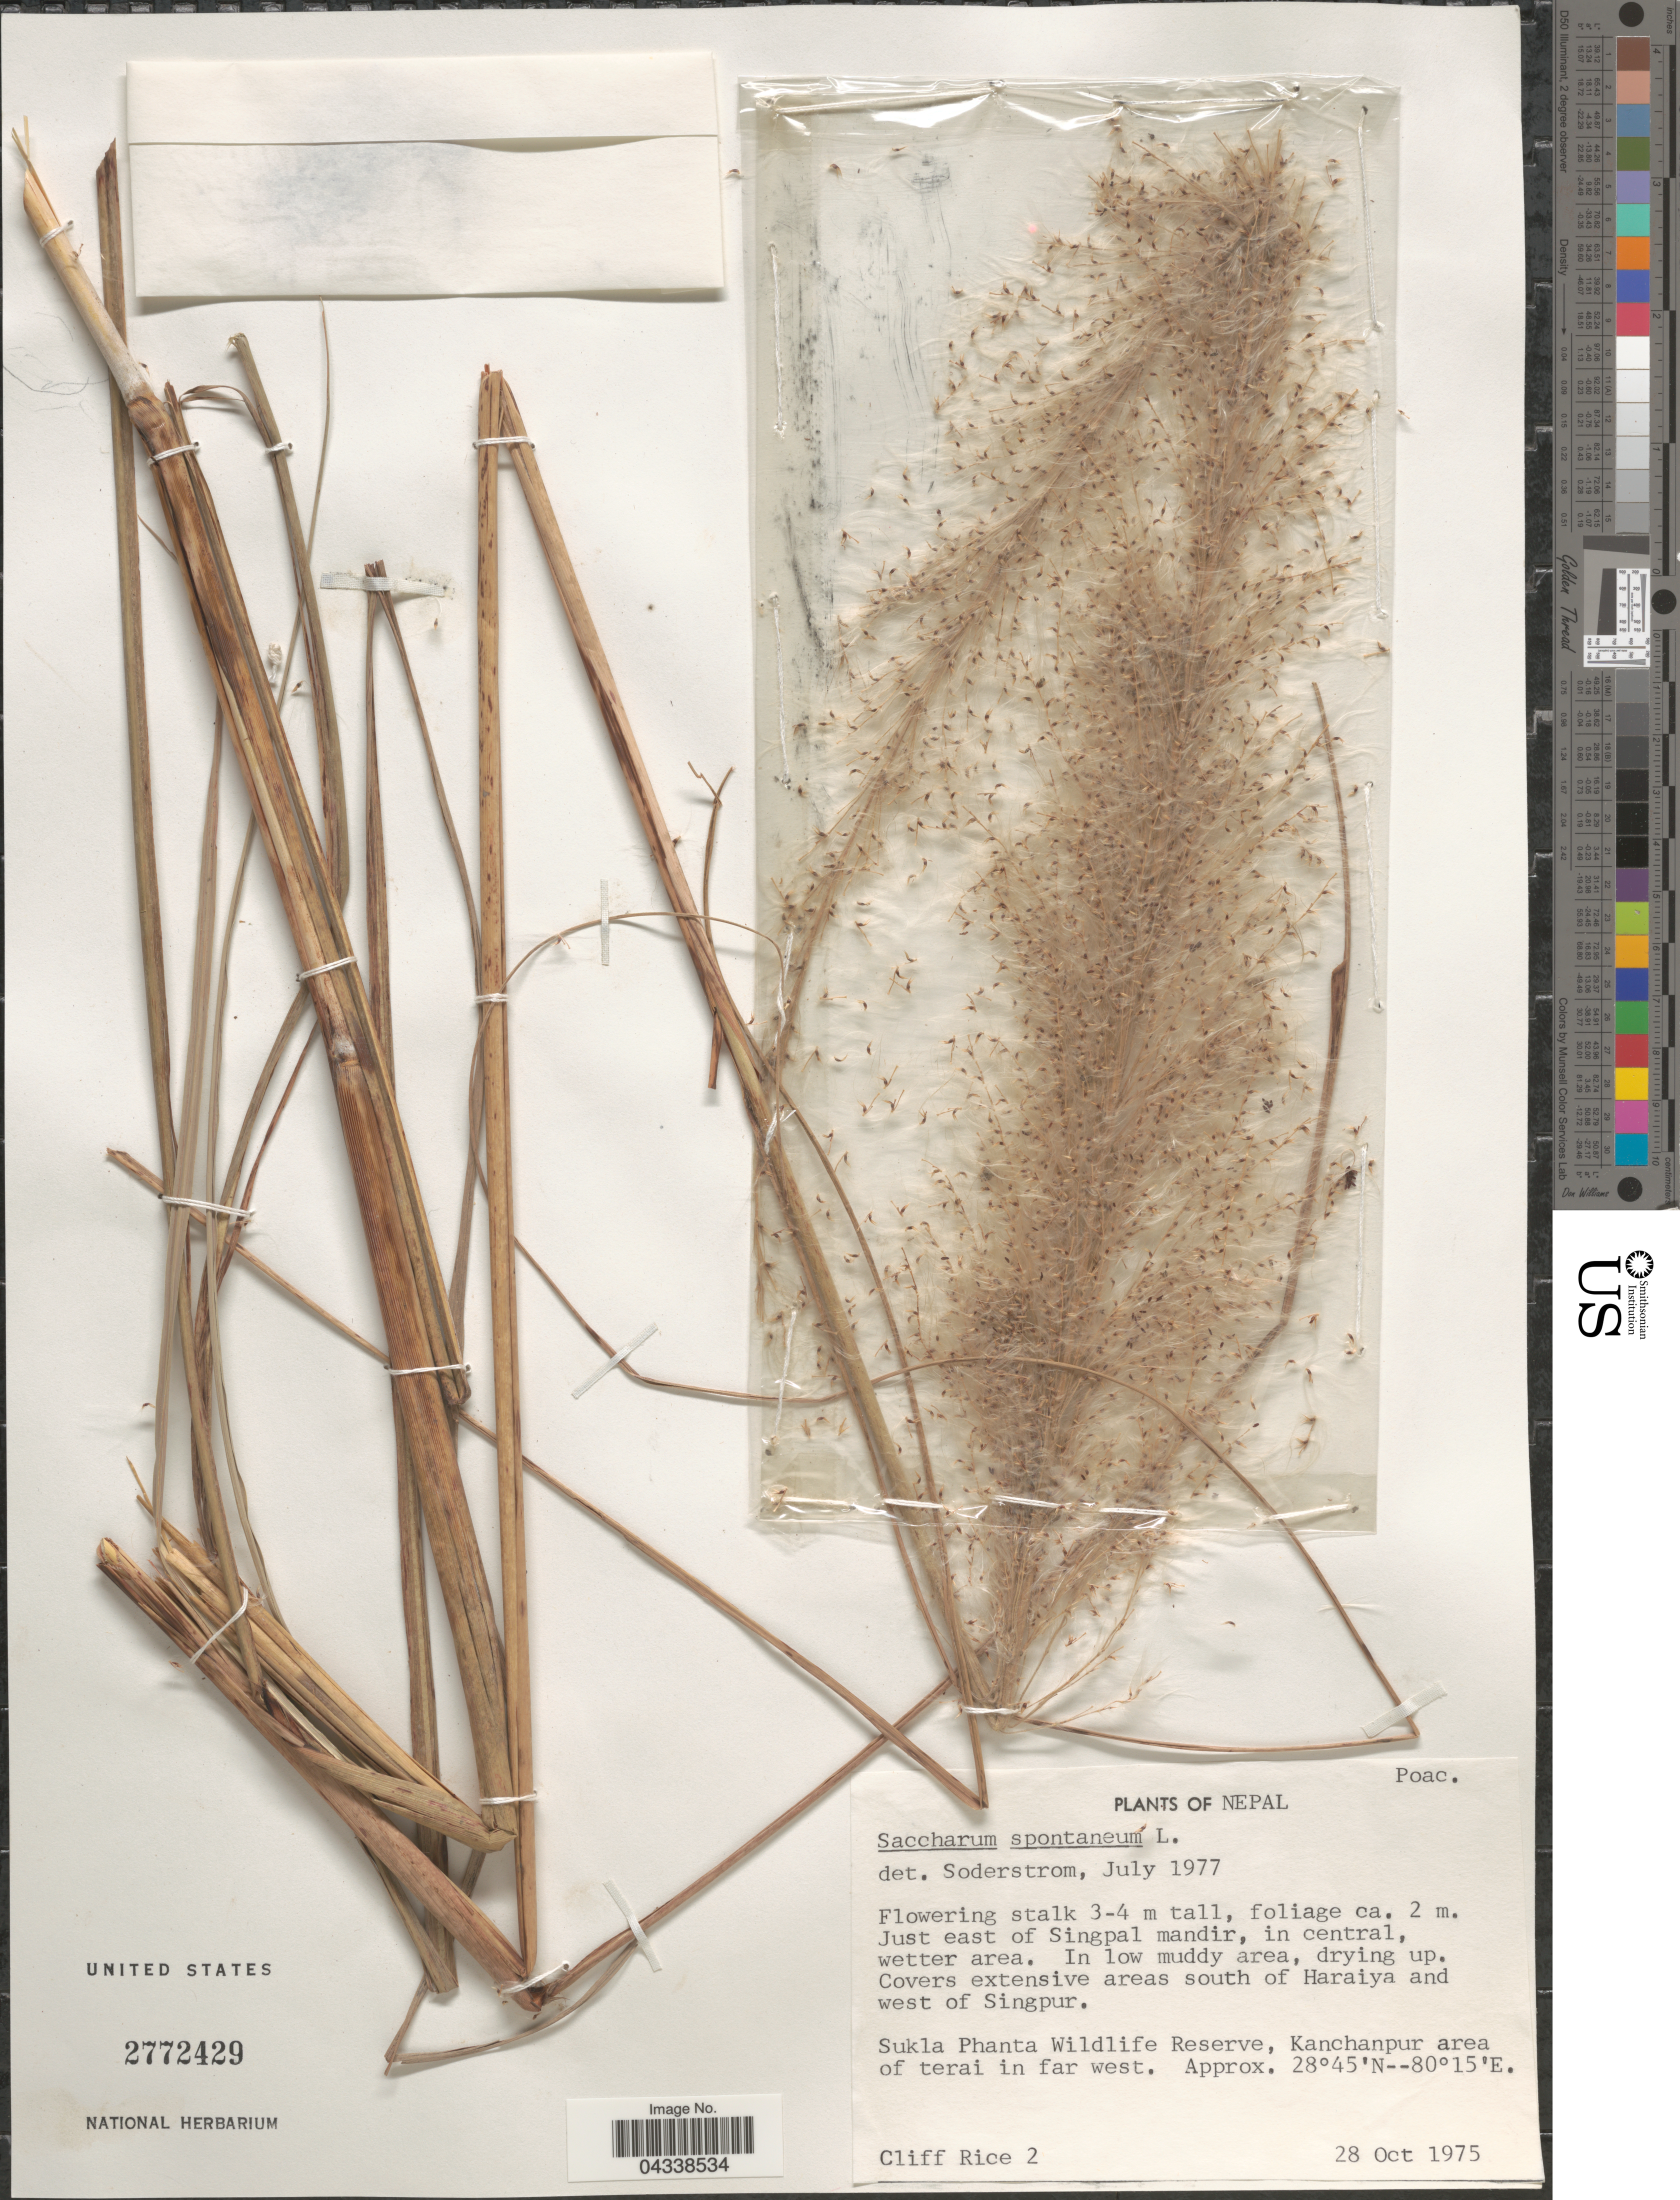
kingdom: Plantae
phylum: Tracheophyta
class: Liliopsida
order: Poales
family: Poaceae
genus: Saccharum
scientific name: Saccharum spontaneum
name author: L.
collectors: C. Rice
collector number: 2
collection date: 1975-10-28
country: Nepal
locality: Just east of Singpal mandir, in central, wetter area. In low muddy area, drying up, Covers extensive areas south of Haraiya and west of Singpur. Sukla Phanta Wildlife Reserve, Kanchanpur area of terai in far west.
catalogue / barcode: US 2772429